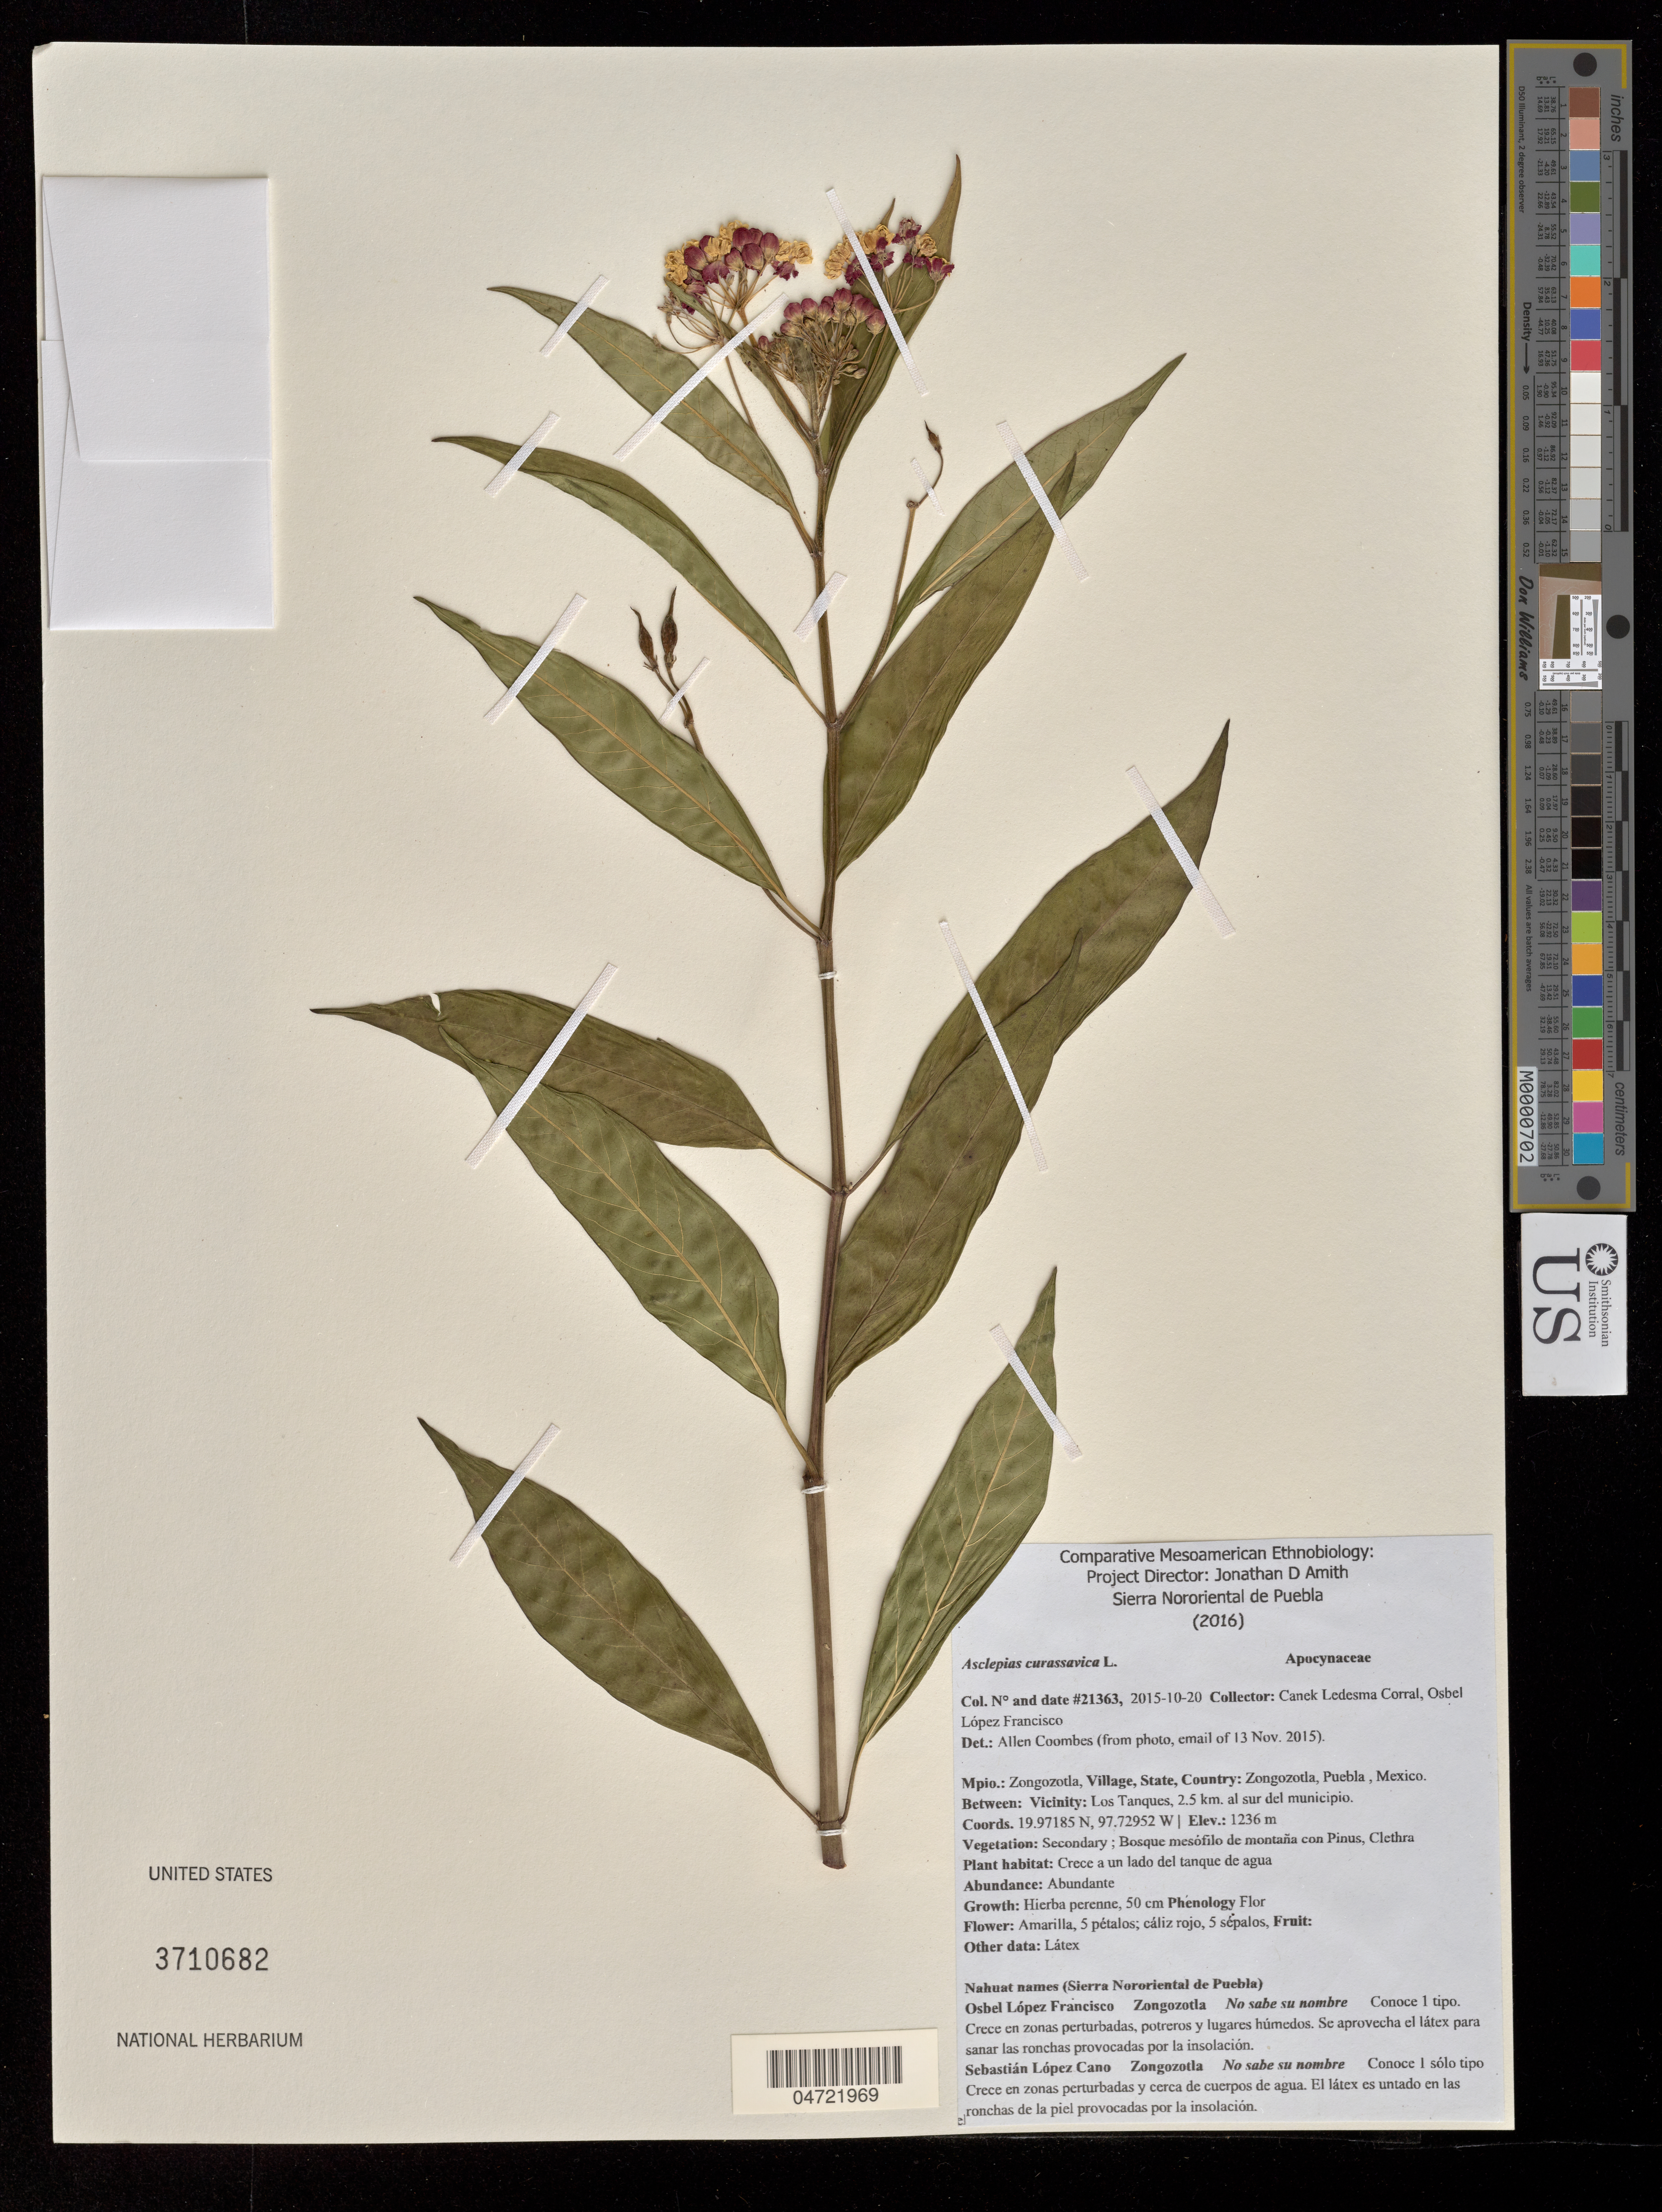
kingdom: Plantae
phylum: Tracheophyta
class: Magnoliopsida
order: Gentianales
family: Apocynaceae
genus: Asclepias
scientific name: Asclepias curassavica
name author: L.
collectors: Canek Ledesma C. & O. Lopez Francisco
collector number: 21363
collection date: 2015-10-20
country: Mexico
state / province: Puebla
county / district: Zongozotla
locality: Los Tanques, 2.5 km al sur del municipio.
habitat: Crece a un lado del tanque de agua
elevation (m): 1236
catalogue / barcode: US 3710682